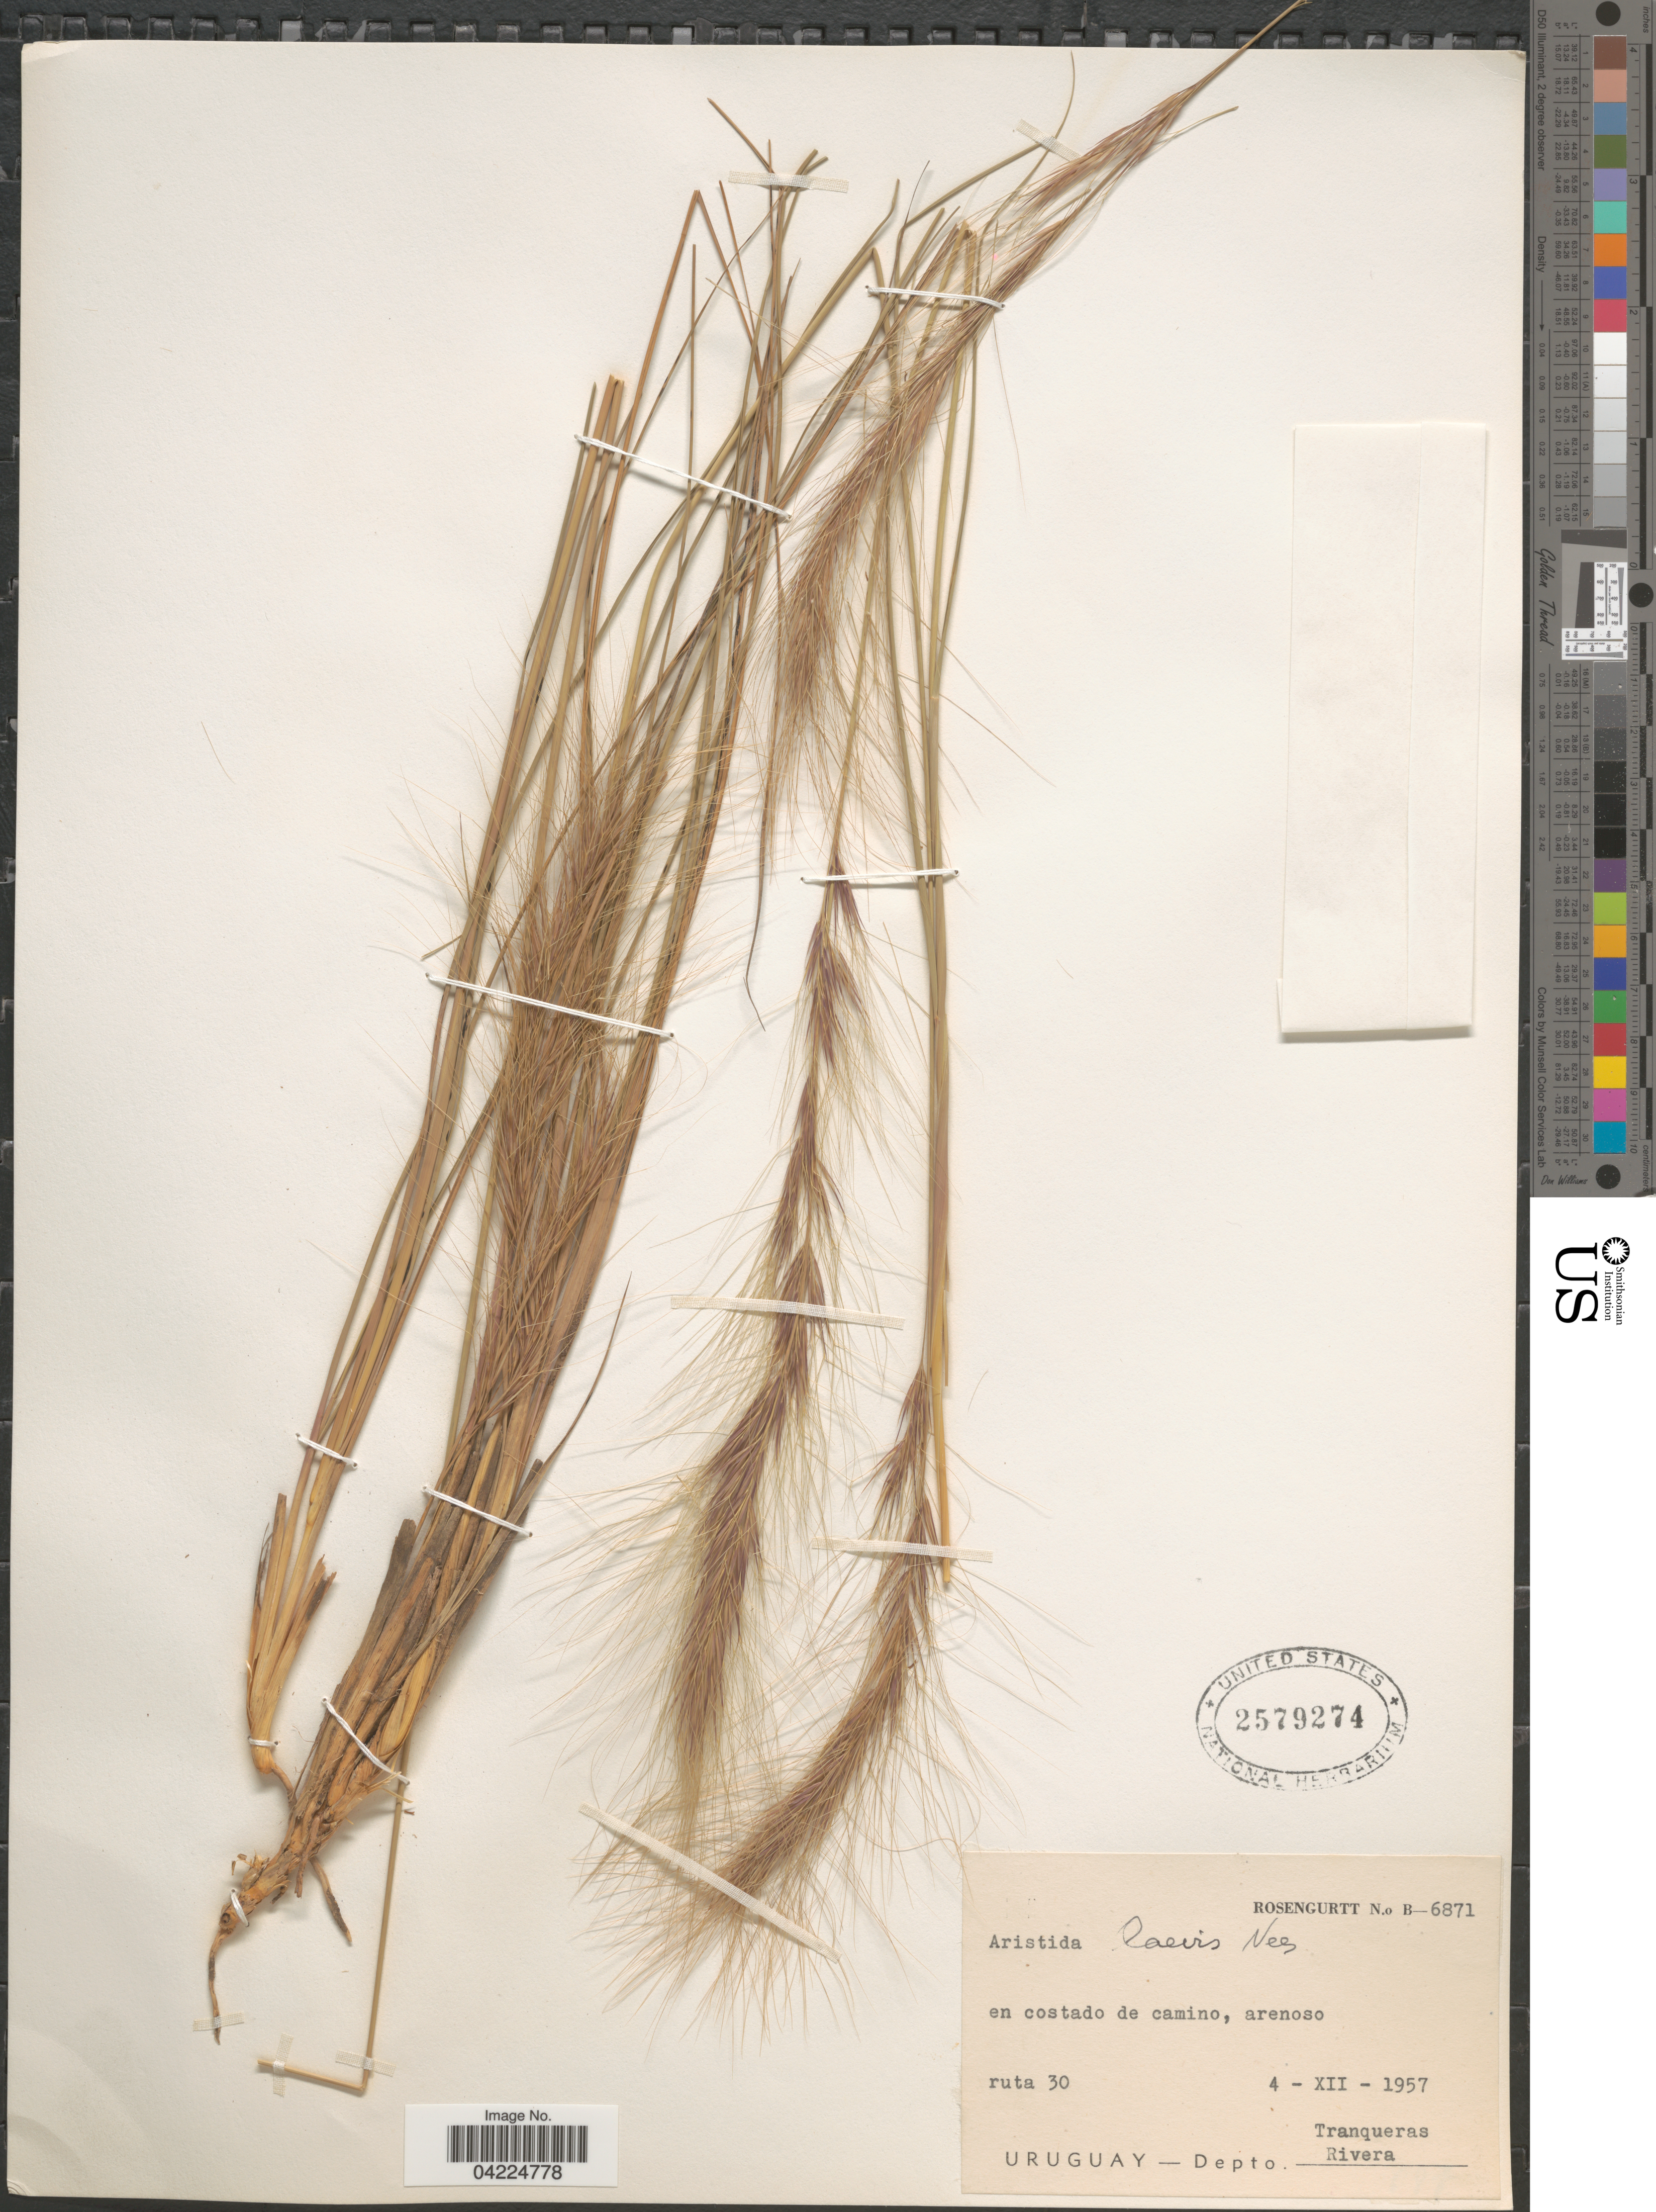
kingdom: Plantae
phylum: Tracheophyta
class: Liliopsida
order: Poales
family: Poaceae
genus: Aristida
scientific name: Aristida laevis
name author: Kunth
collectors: Rosengurtt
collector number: B-6871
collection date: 1957-12-04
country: Uruguay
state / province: Rivera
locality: Ruta 30. Tranqueras. Depto. Rivera.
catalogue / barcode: US 2579274